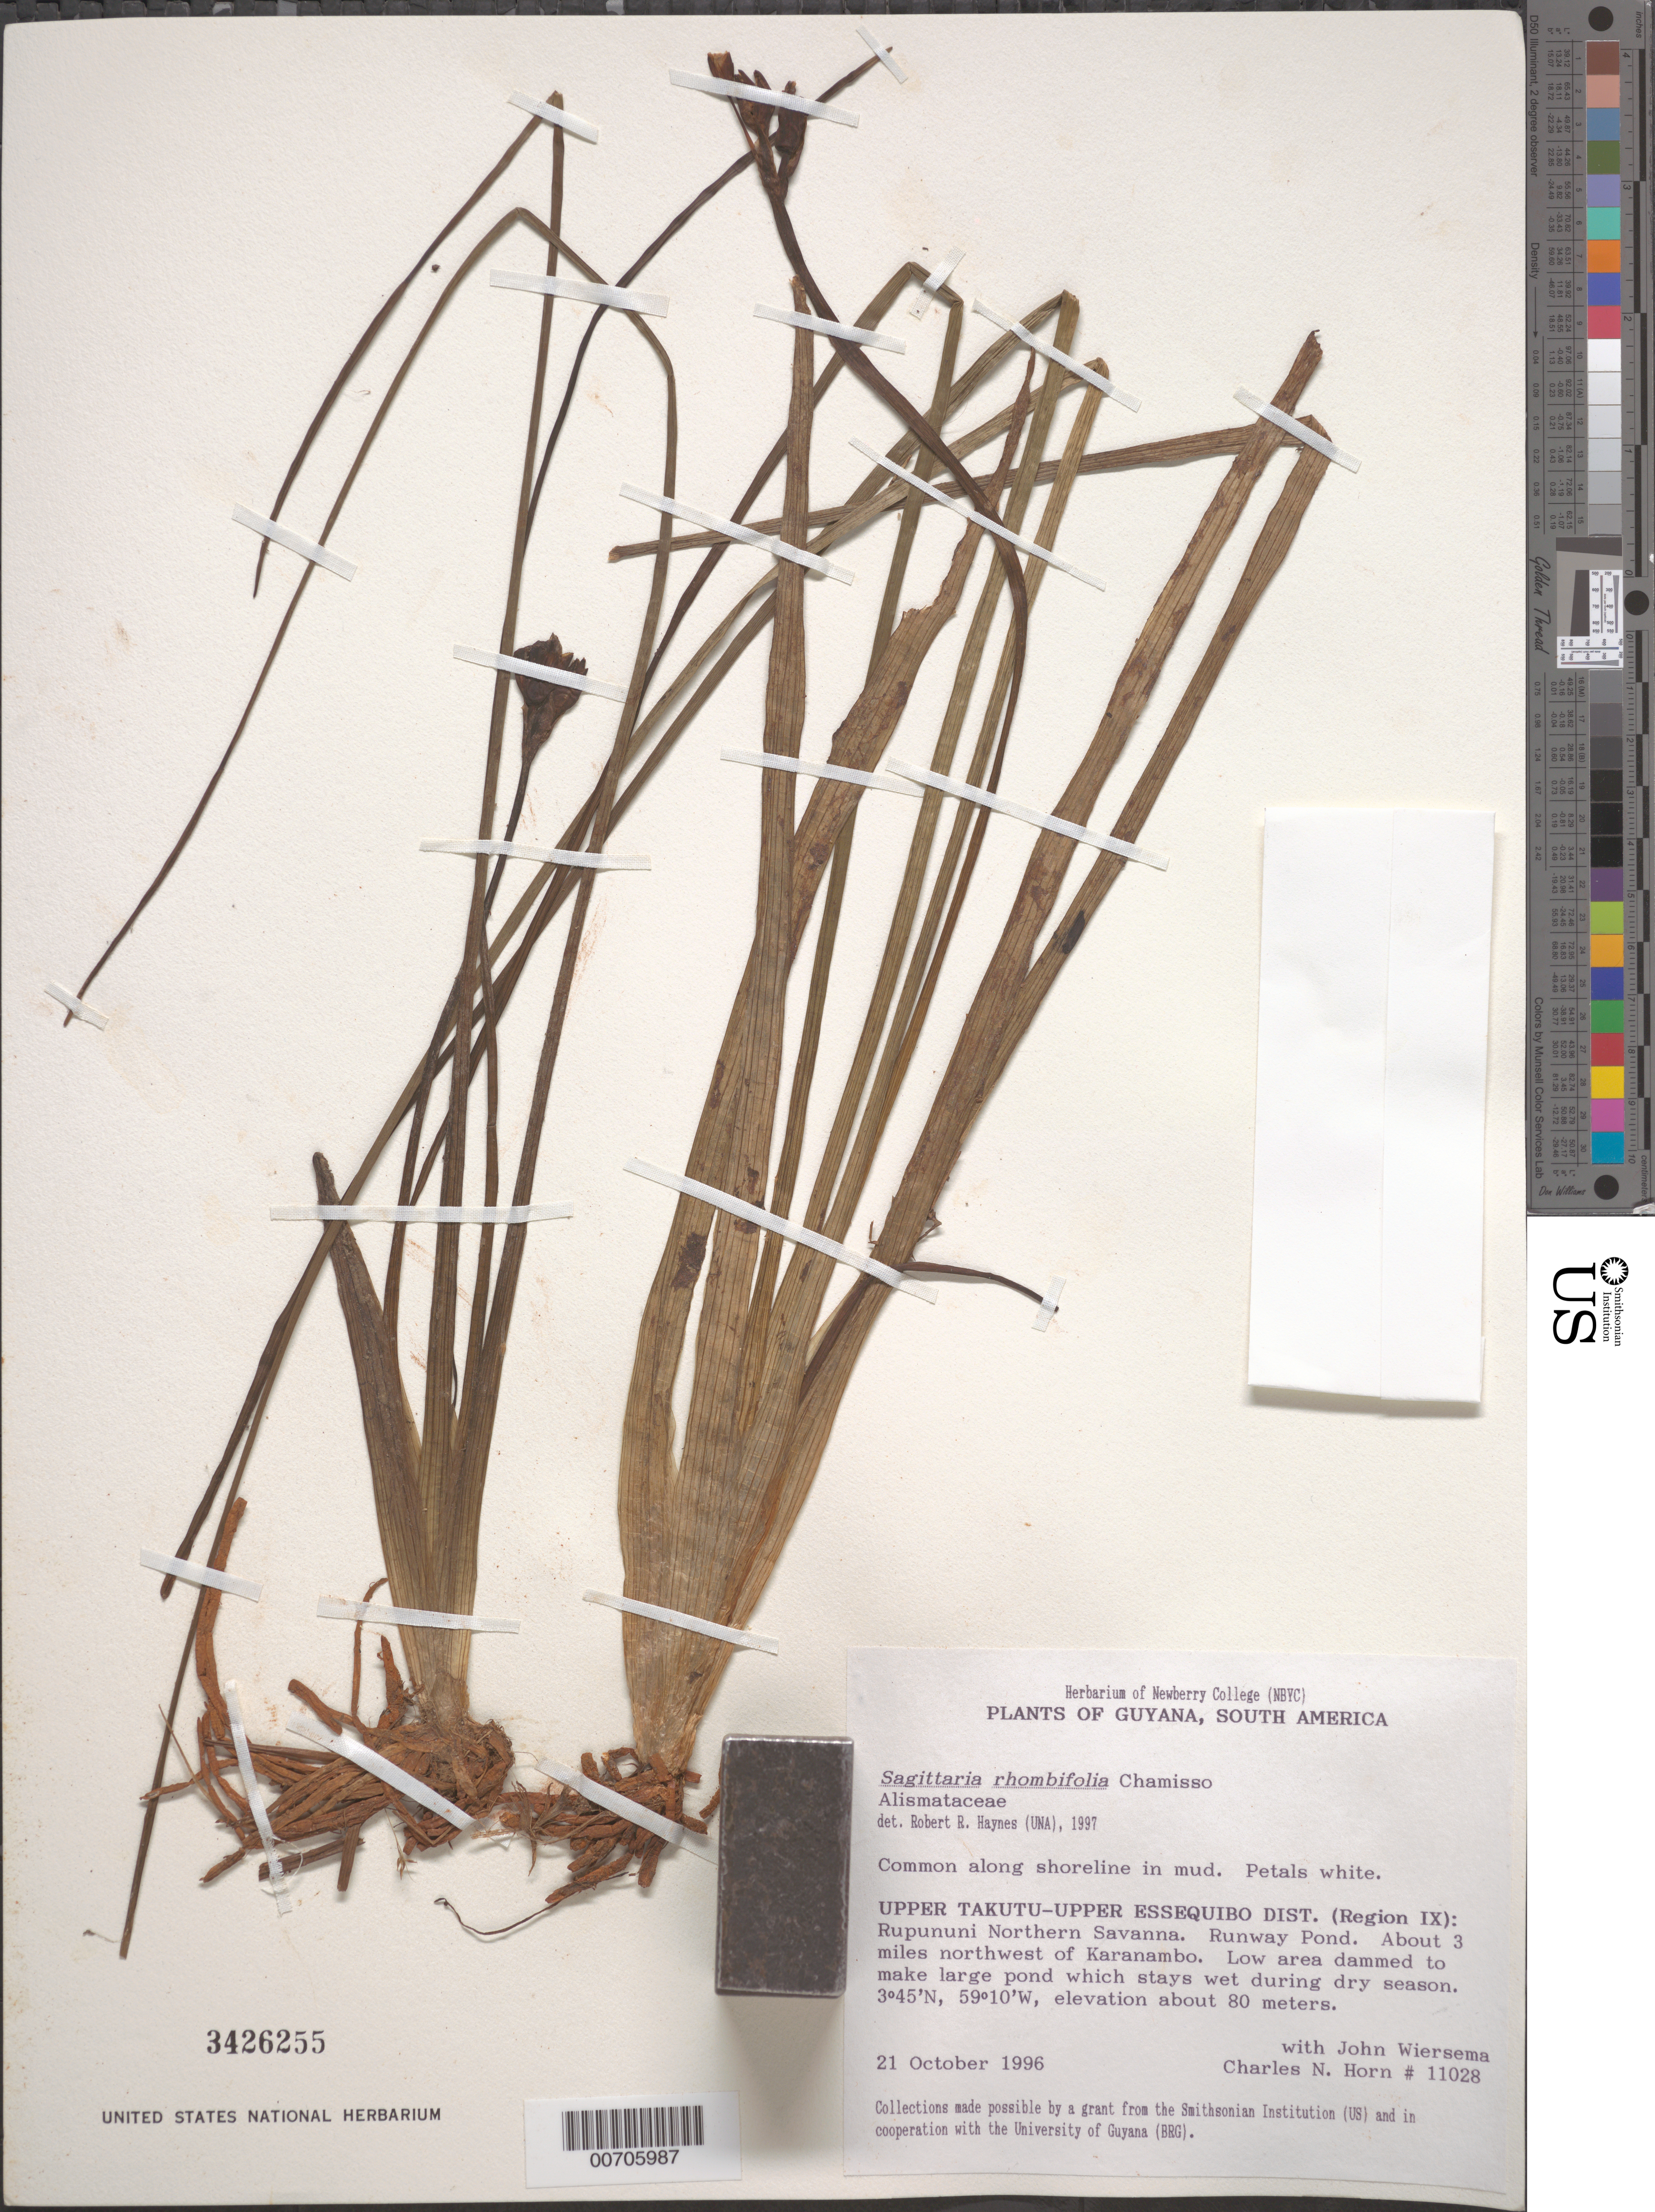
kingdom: Plantae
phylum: Tracheophyta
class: Liliopsida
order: Alismatales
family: Alismataceae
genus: Sagittaria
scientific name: Sagittaria rhombifolia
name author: Cham.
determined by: Haynes, R. R.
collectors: C. N. Horn & J. H. Wiersema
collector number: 11028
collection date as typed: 21-Oct-96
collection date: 1996-10-21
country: Guyana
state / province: U. Takutu-U. Essequibo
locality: Rupununi Northern Savanna, Runaway Pond, 3 mi NW of Karanambo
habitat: Along shoreline, in mud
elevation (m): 80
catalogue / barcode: US 3426255